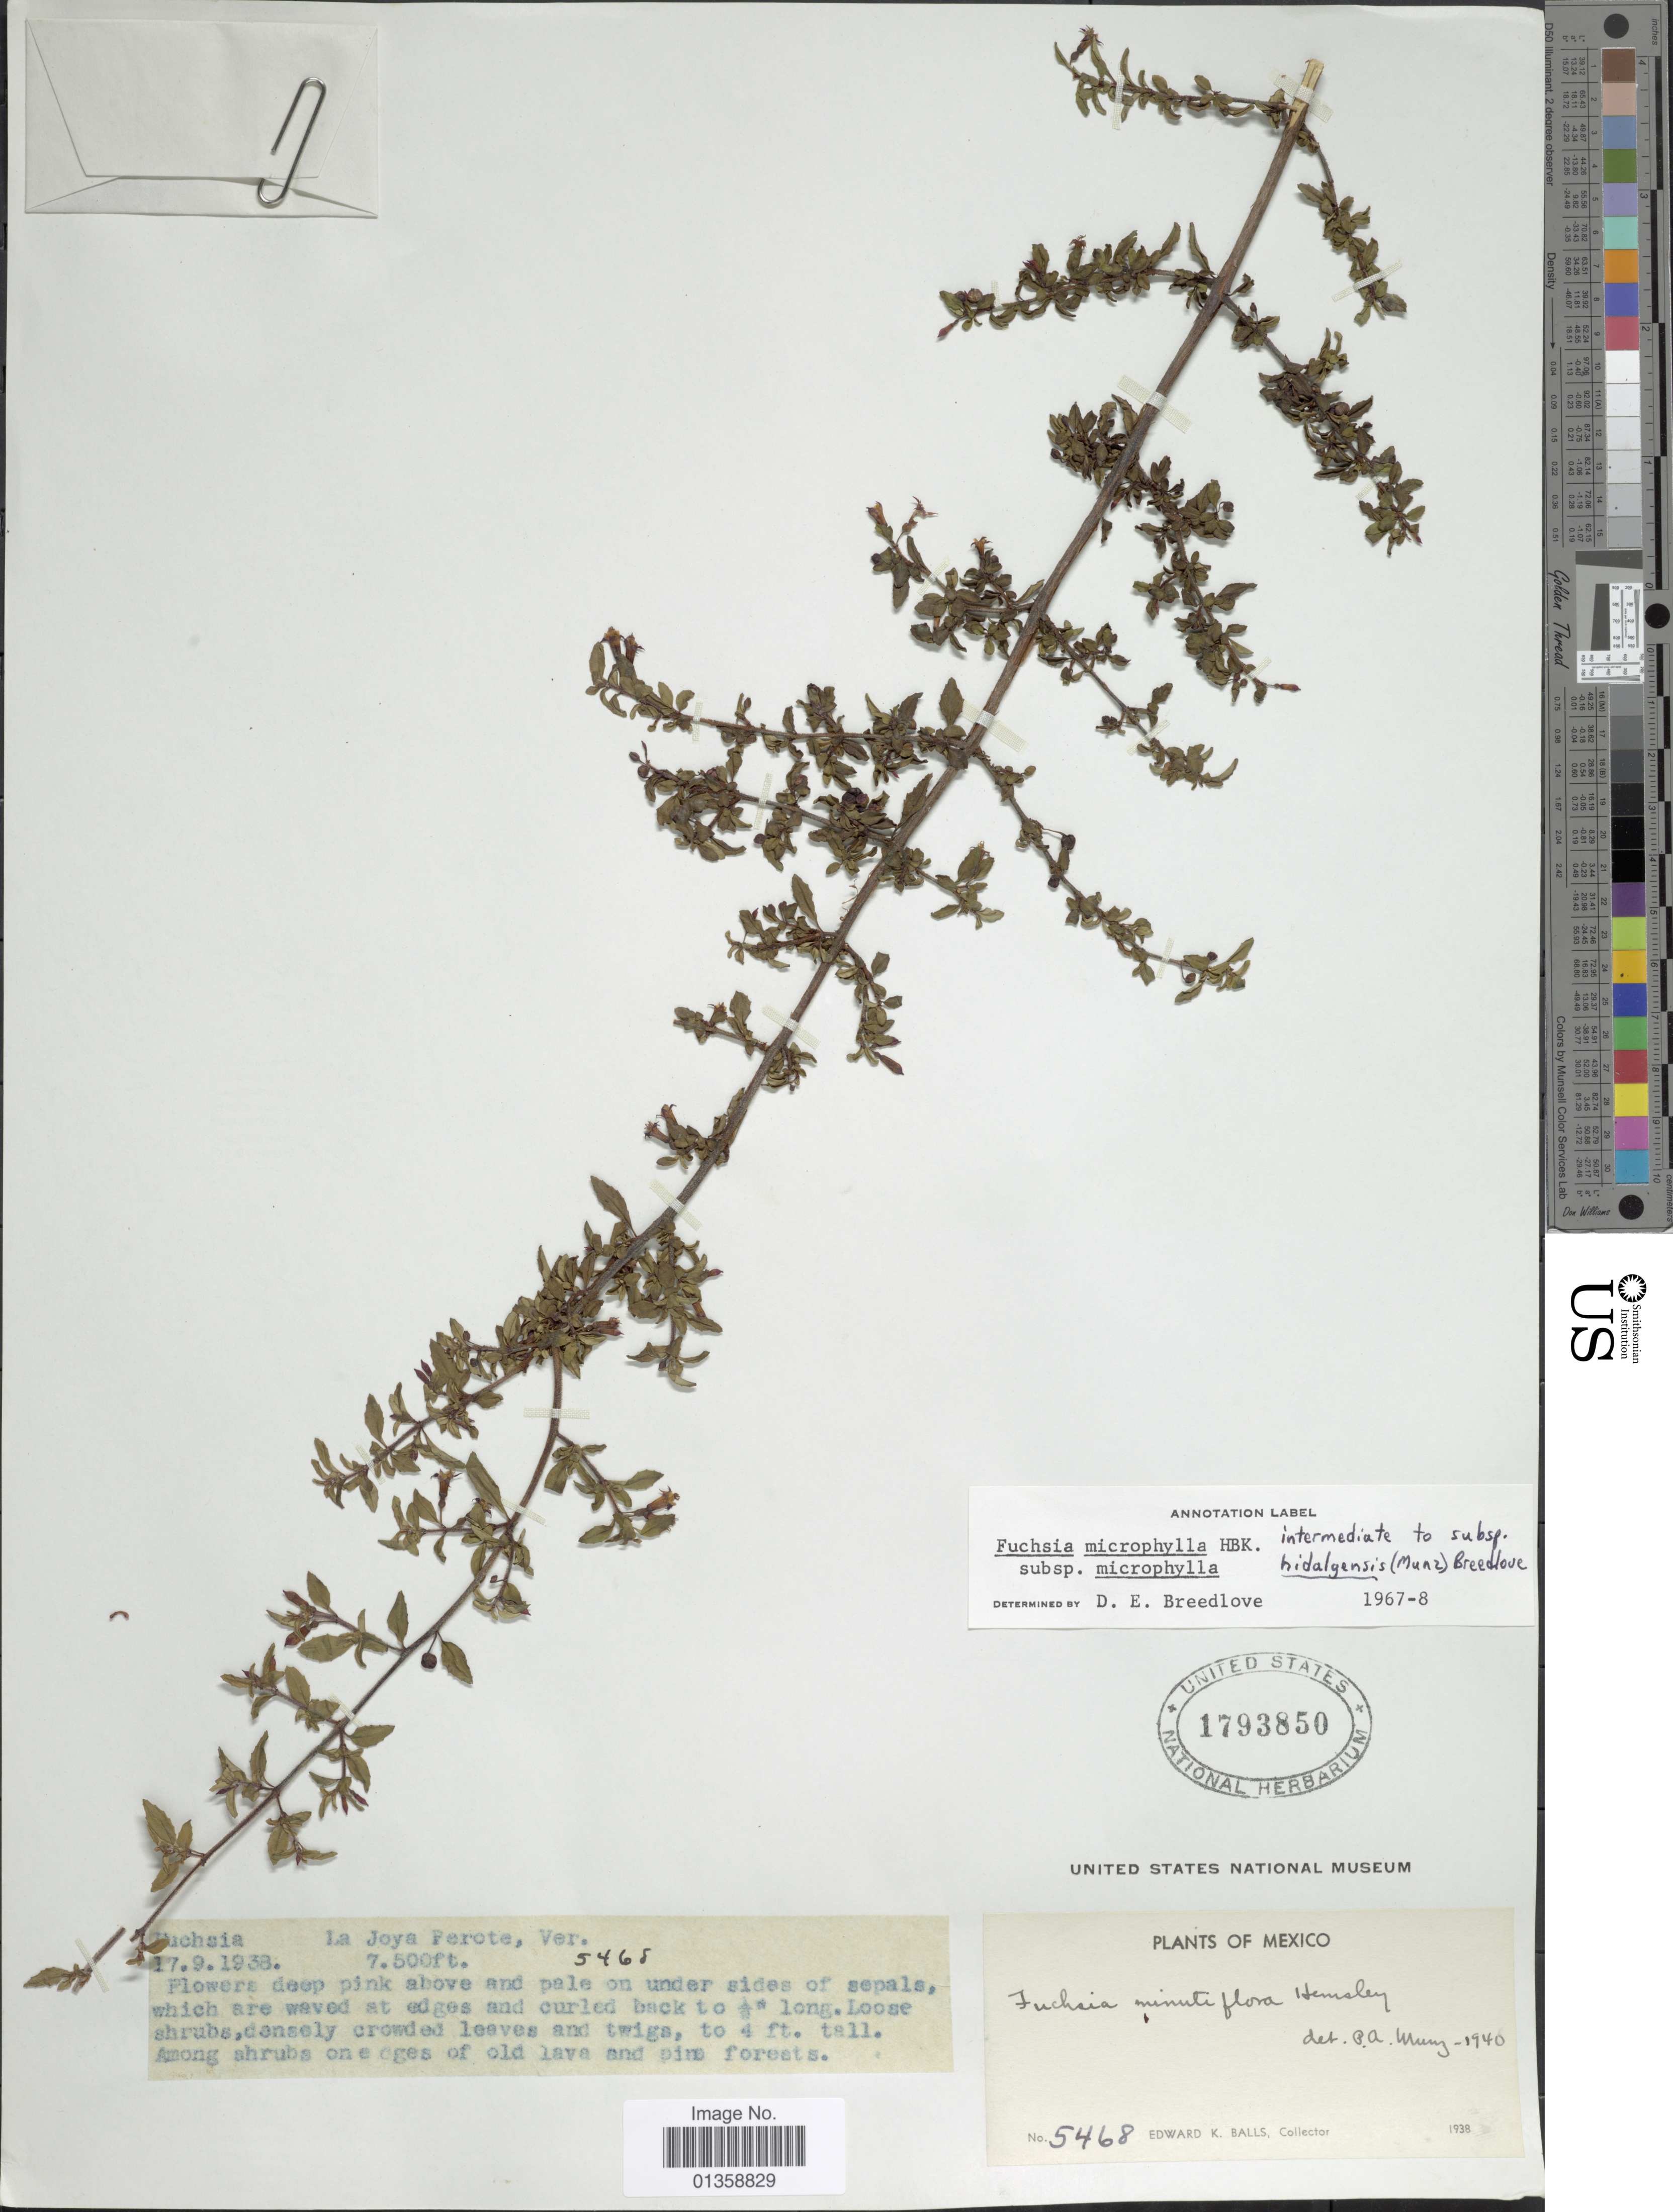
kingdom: Plantae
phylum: Tracheophyta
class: Magnoliopsida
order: Myrtales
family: Onagraceae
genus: Fuchsia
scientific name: Fuchsia microphylla subsp. microphylla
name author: Kunth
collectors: E. K. Balls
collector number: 5468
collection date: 1938-09-17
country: Mexico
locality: La Joya, Perote, Ver.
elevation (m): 2286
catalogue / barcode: US 1793850